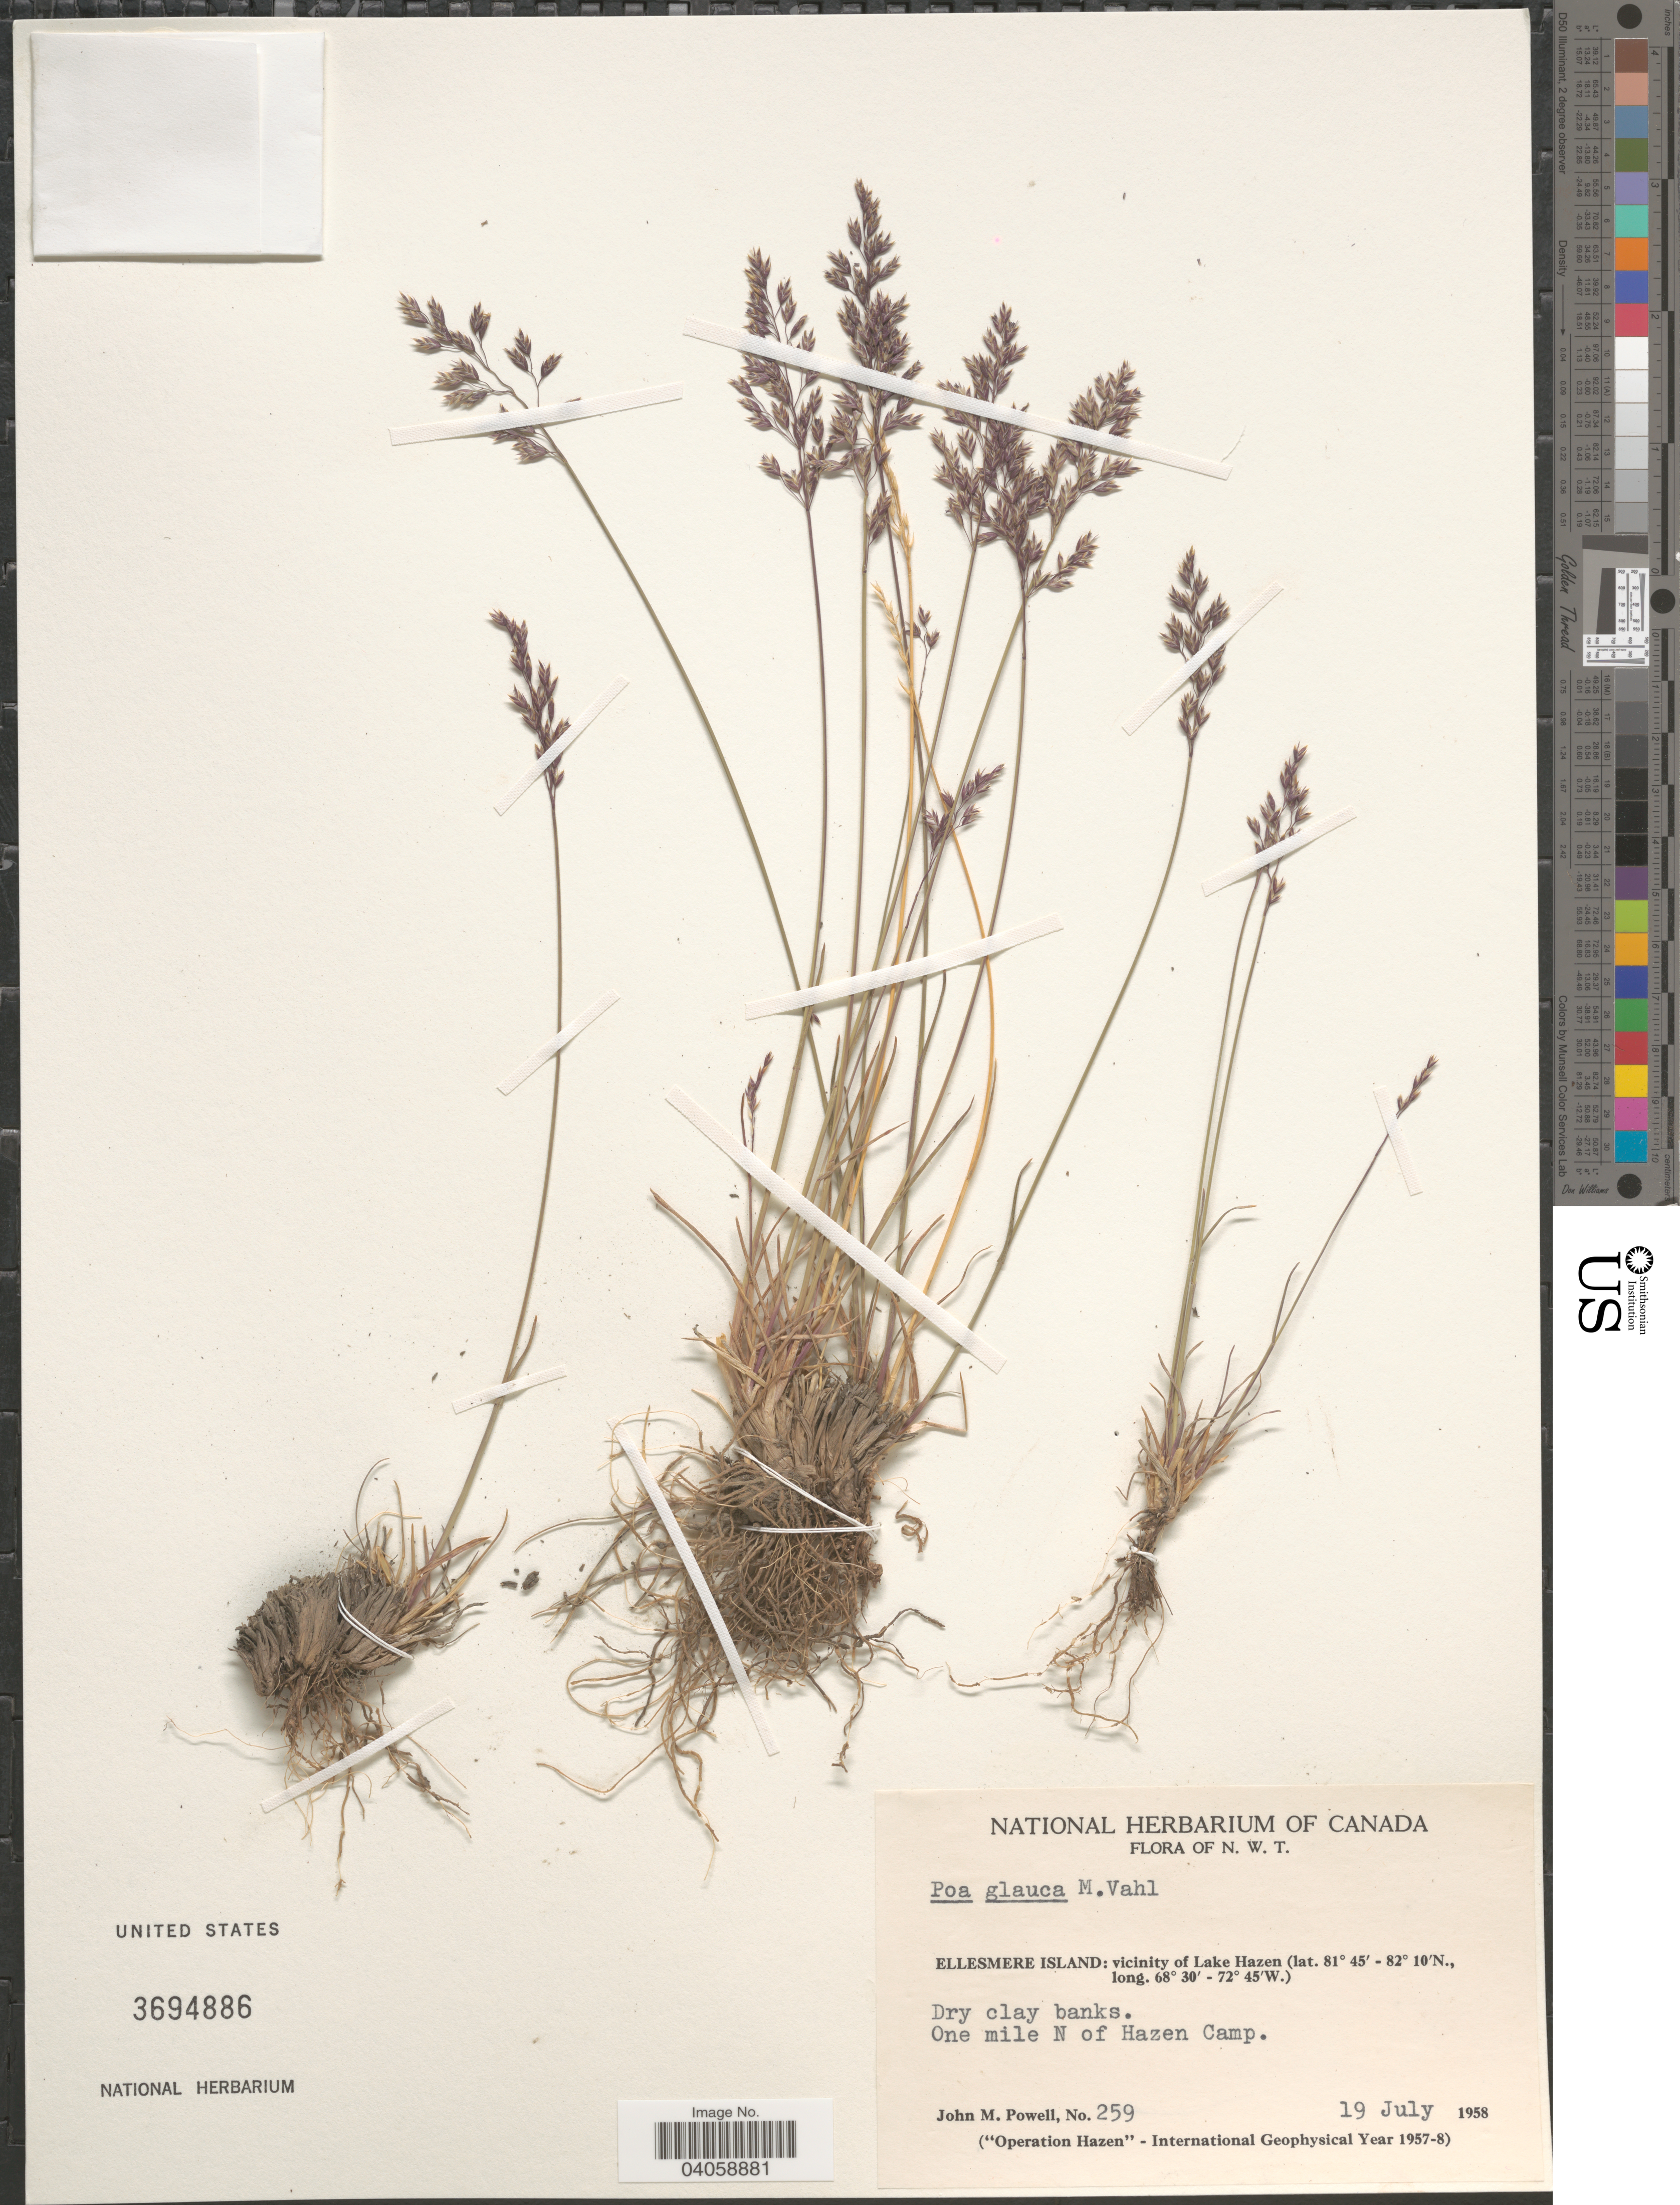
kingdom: Plantae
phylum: Tracheophyta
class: Liliopsida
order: Poales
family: Poaceae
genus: Poa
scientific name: Poa glauca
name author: Vahl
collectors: J. Powell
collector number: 259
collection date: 1958-07-19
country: Canada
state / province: Northwest Territories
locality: N. W. T. Ellesmere Island: vicinity of Lake Hazen. One mile N of Hazen Camp.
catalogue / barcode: US 3694886